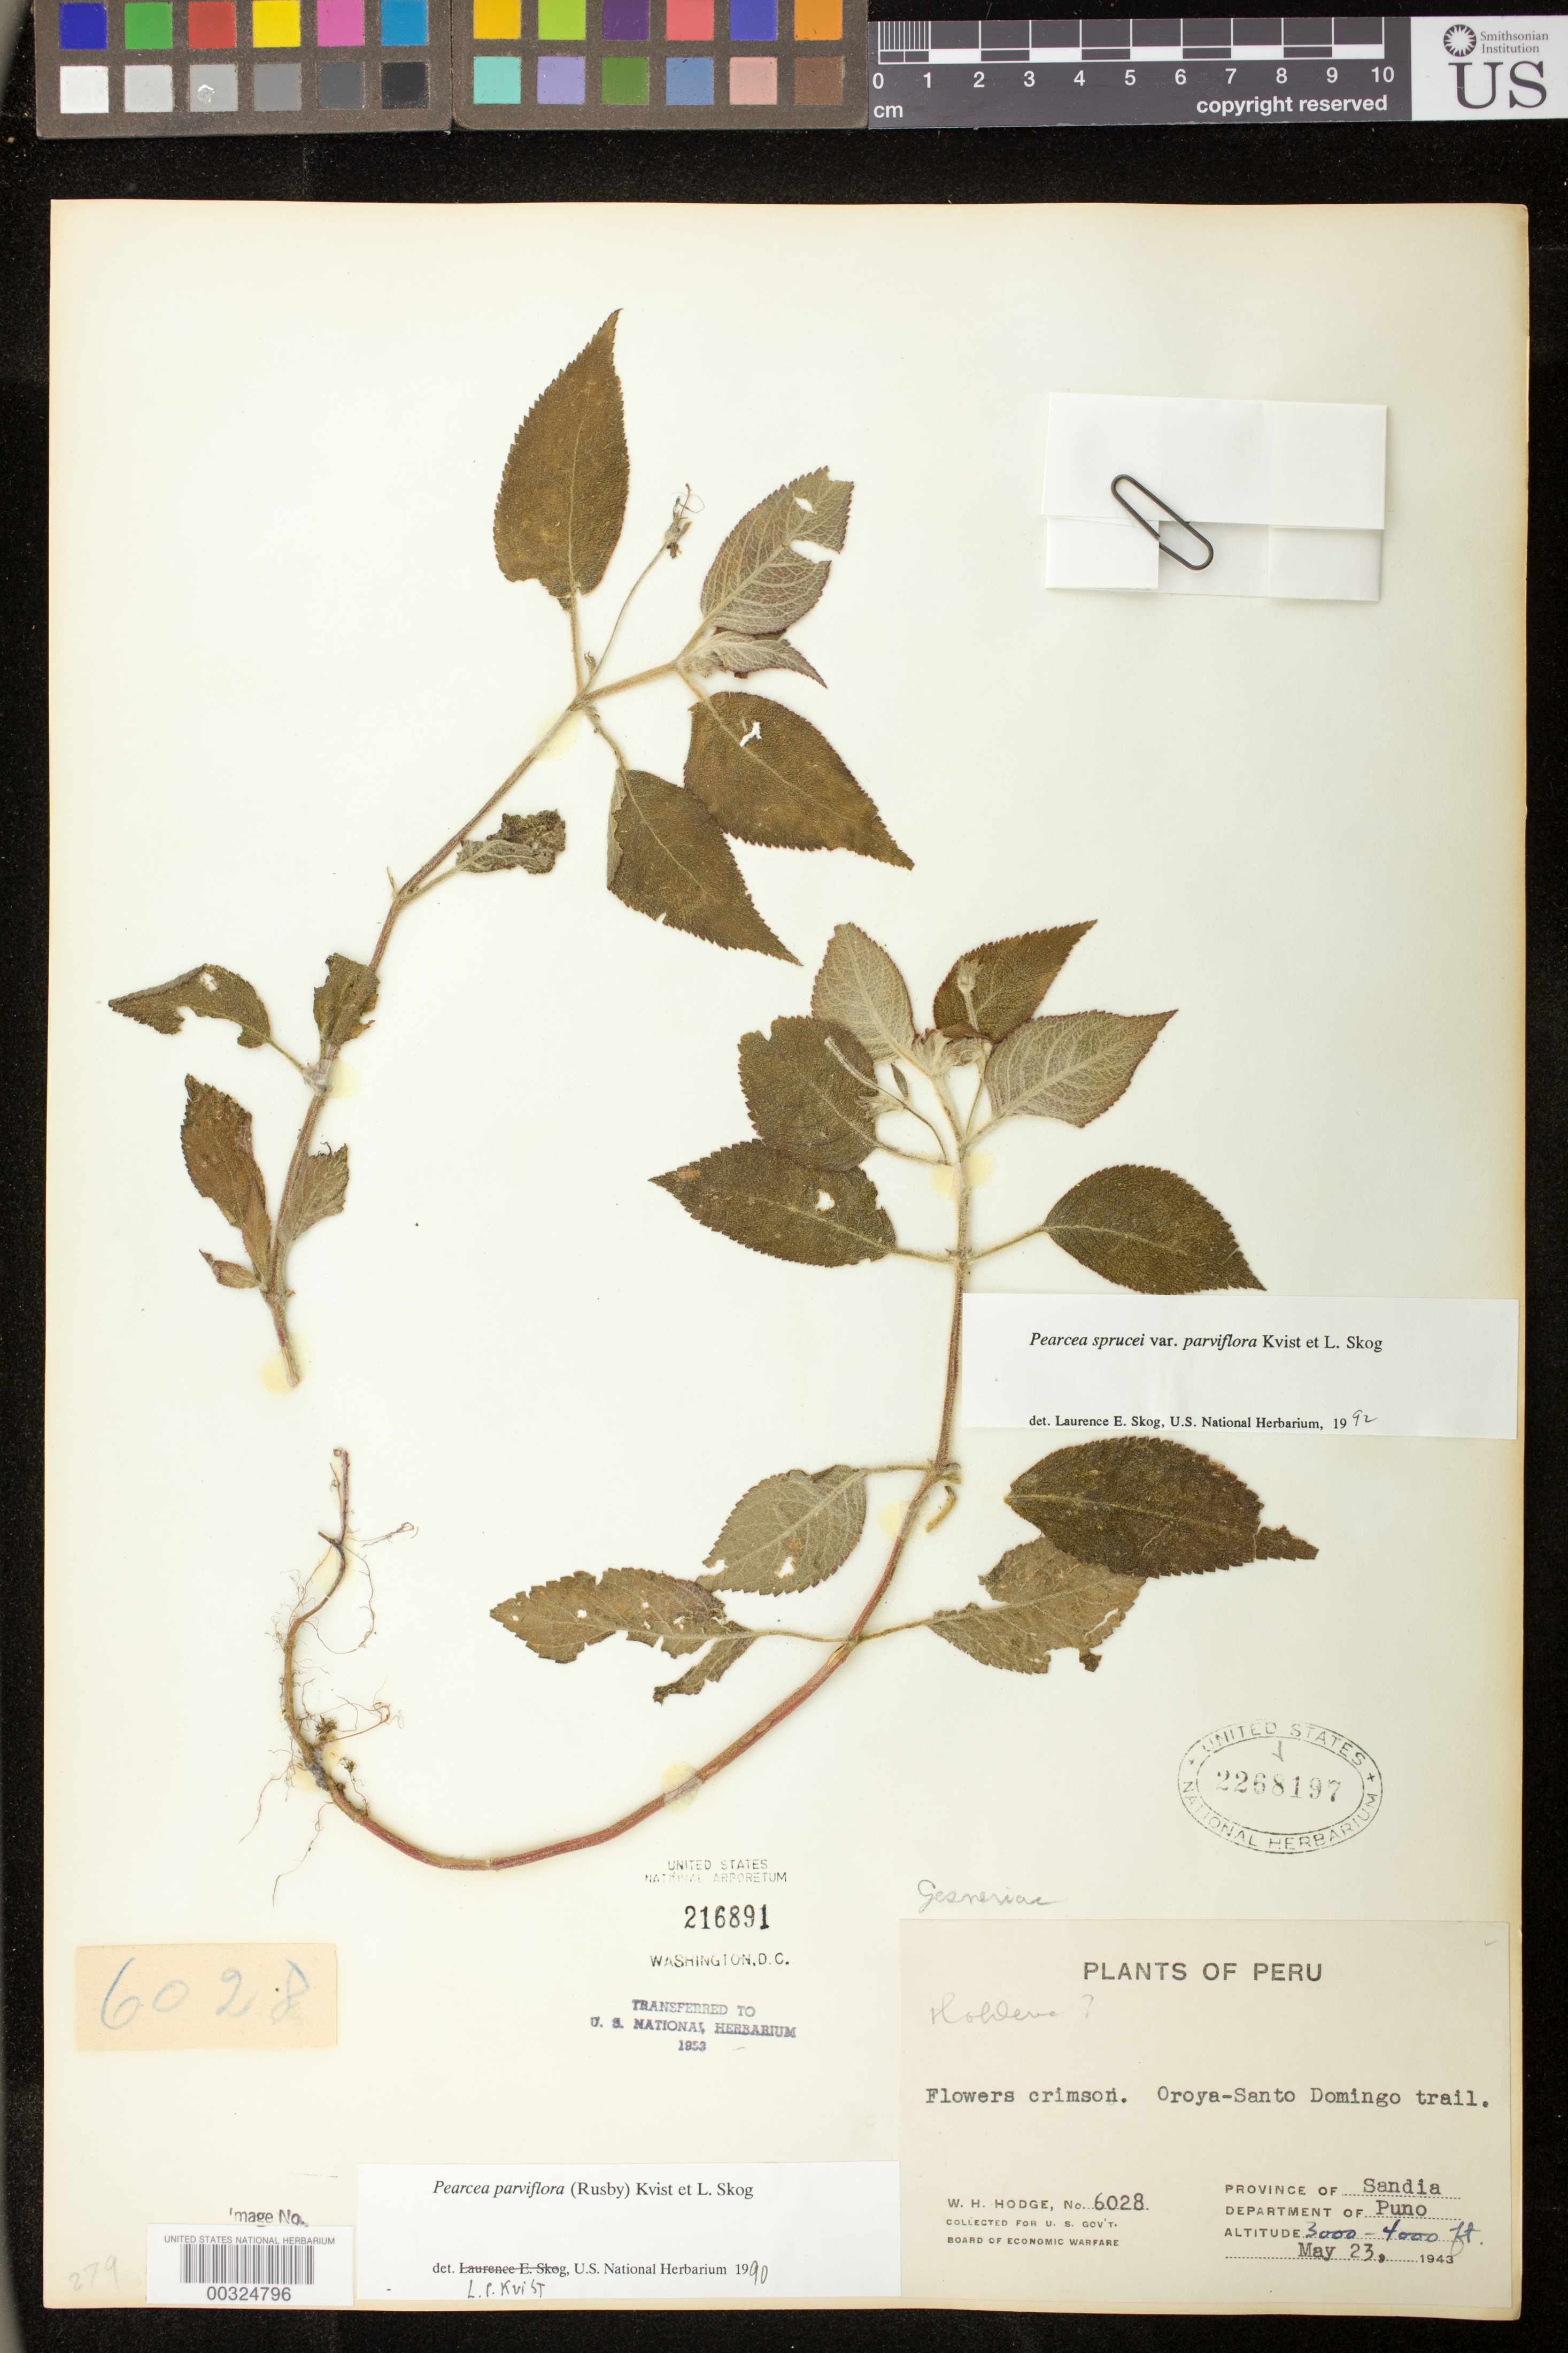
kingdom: Plantae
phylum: Tracheophyta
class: Magnoliopsida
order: Lamiales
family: Gesneriaceae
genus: Pearcea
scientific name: Pearcea sprucei var. parviflora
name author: (Rusby) L.P. Kvist & L.E. Skog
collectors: W. Hodge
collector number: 6028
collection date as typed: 23 May 1943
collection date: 1943-05-23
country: Peru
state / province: Puno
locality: Prov. Sandia; Oroya - Santo Domingo trail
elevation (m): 914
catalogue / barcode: US 2268197